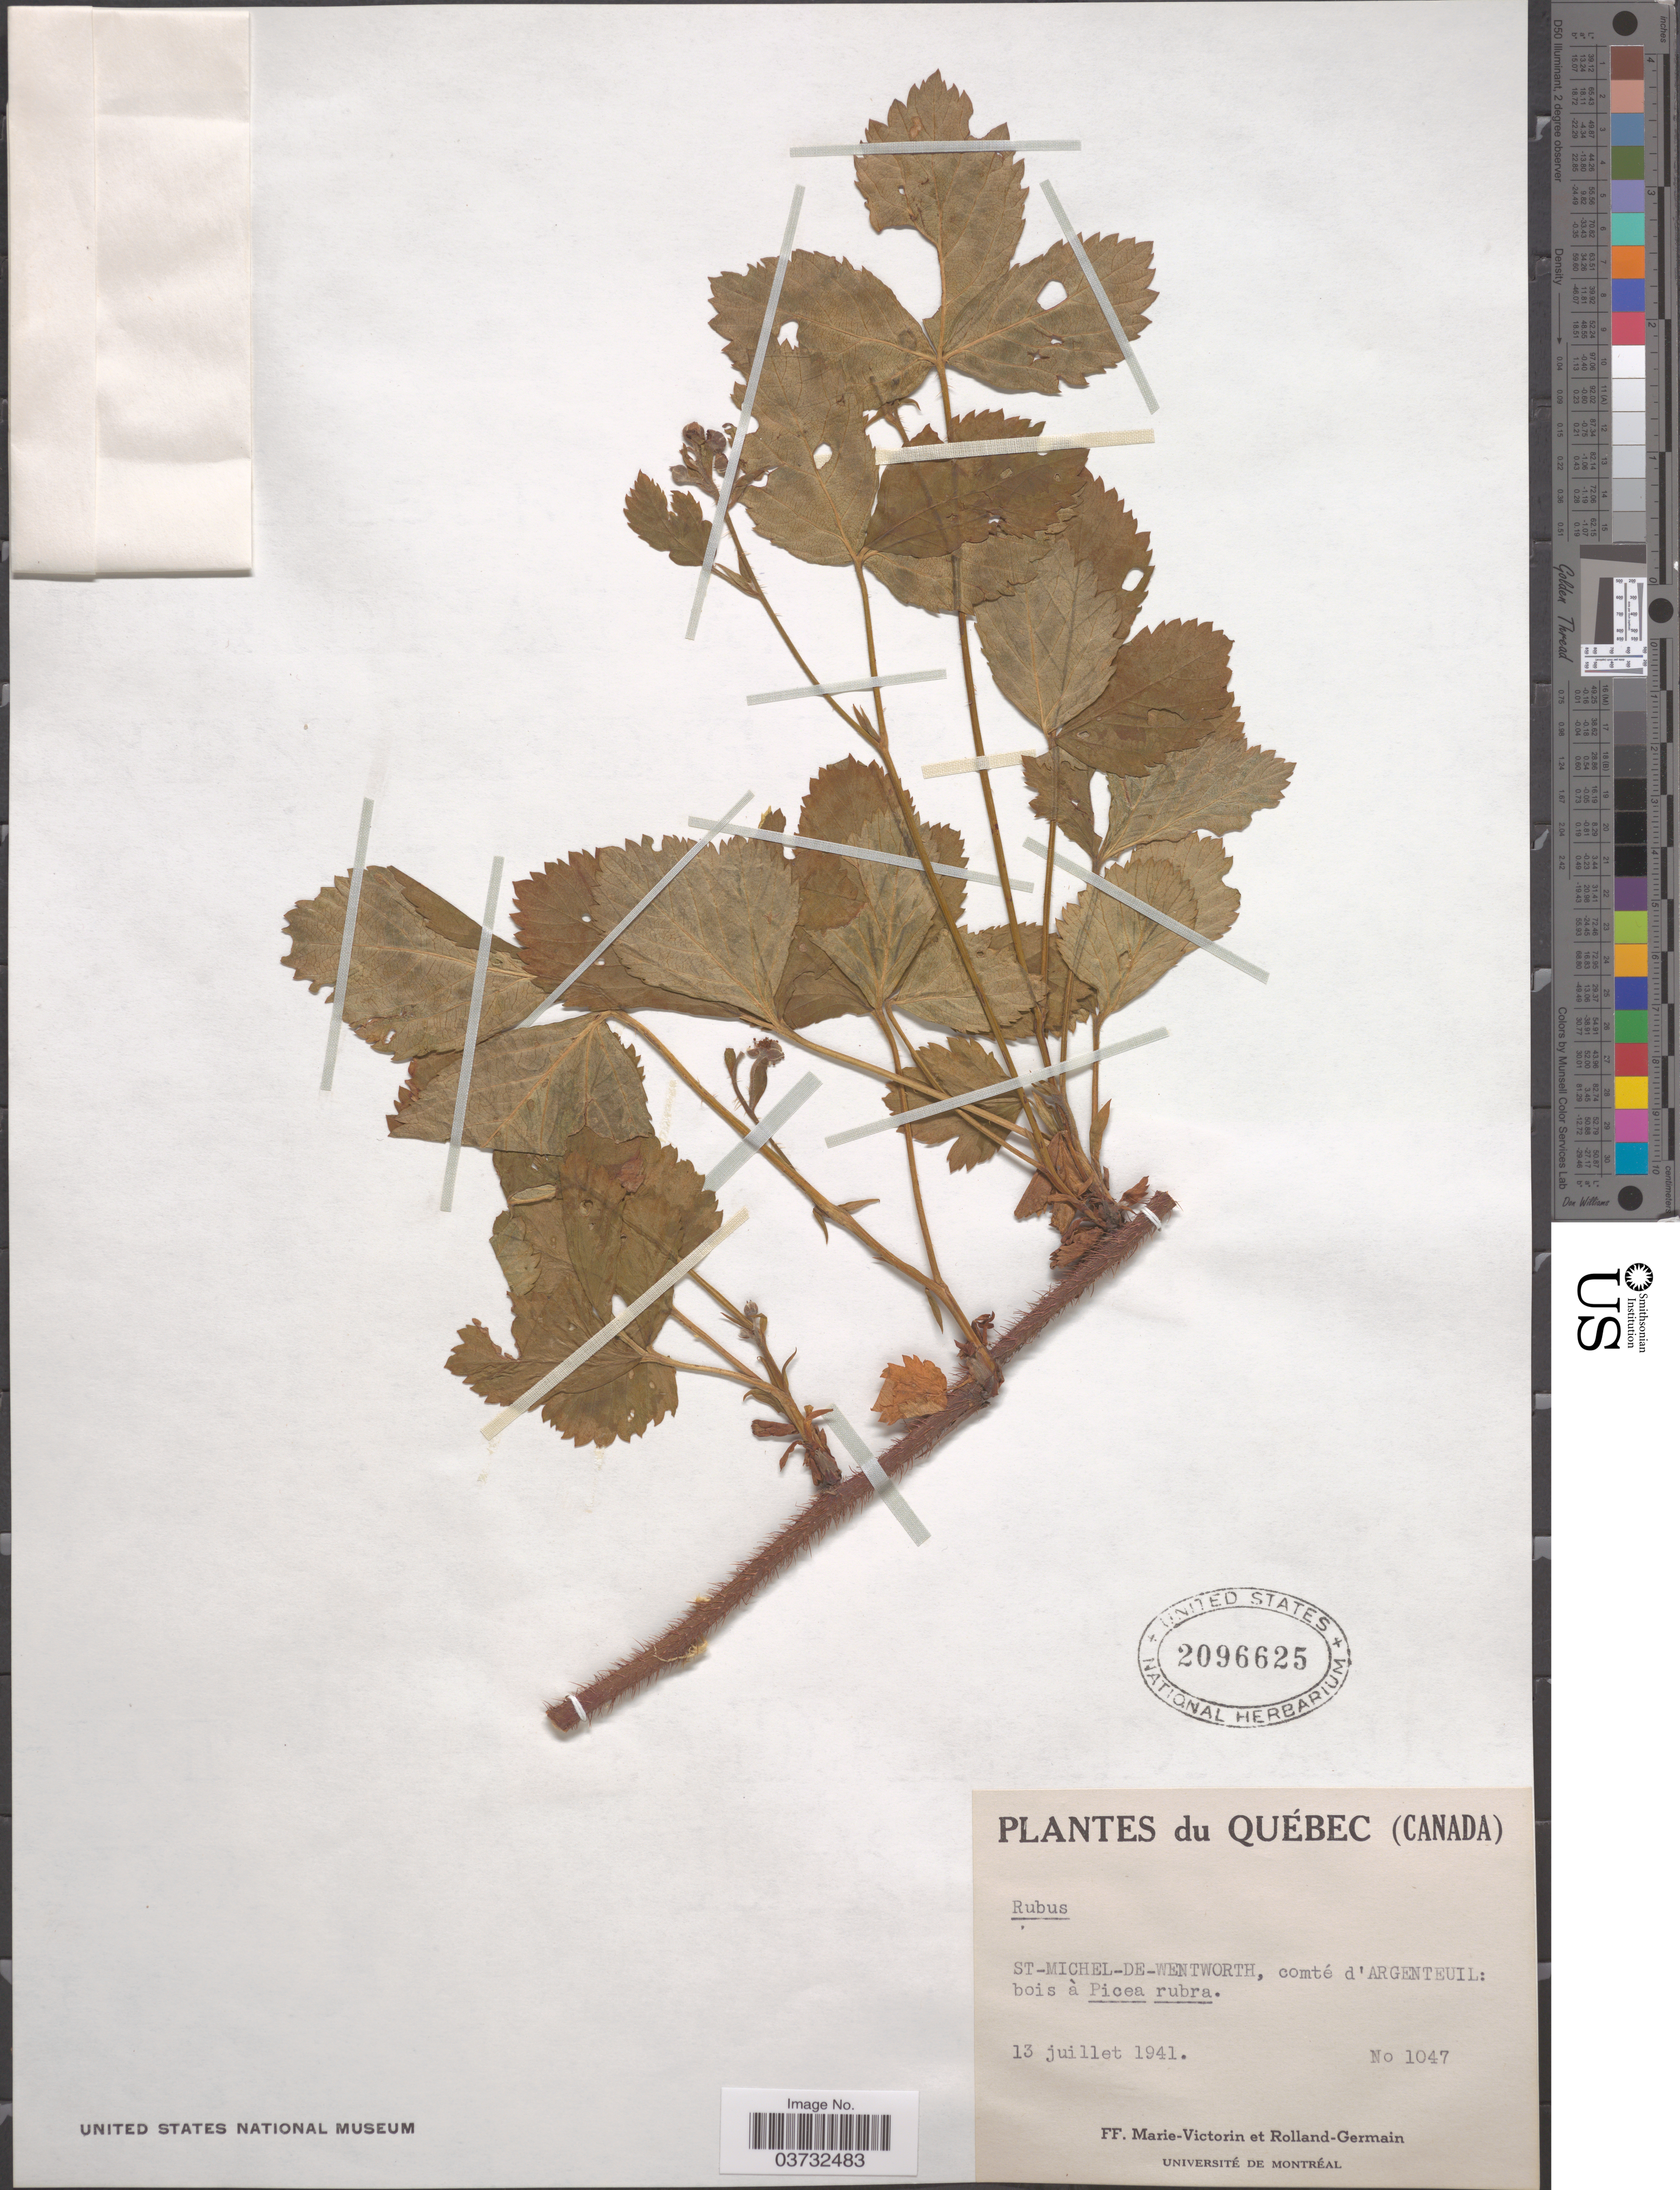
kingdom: Plantae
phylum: Tracheophyta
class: Magnoliopsida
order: Rosales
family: Rosaceae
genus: Rubus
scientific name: Rubus sp.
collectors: F. Marie-Victorin & Rolland-Germain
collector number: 1047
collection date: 1941-07-13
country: Canada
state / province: Quebec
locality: Québec. St-Michel-de-Wentworth, comté d'Argenteuil.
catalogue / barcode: US 2096625